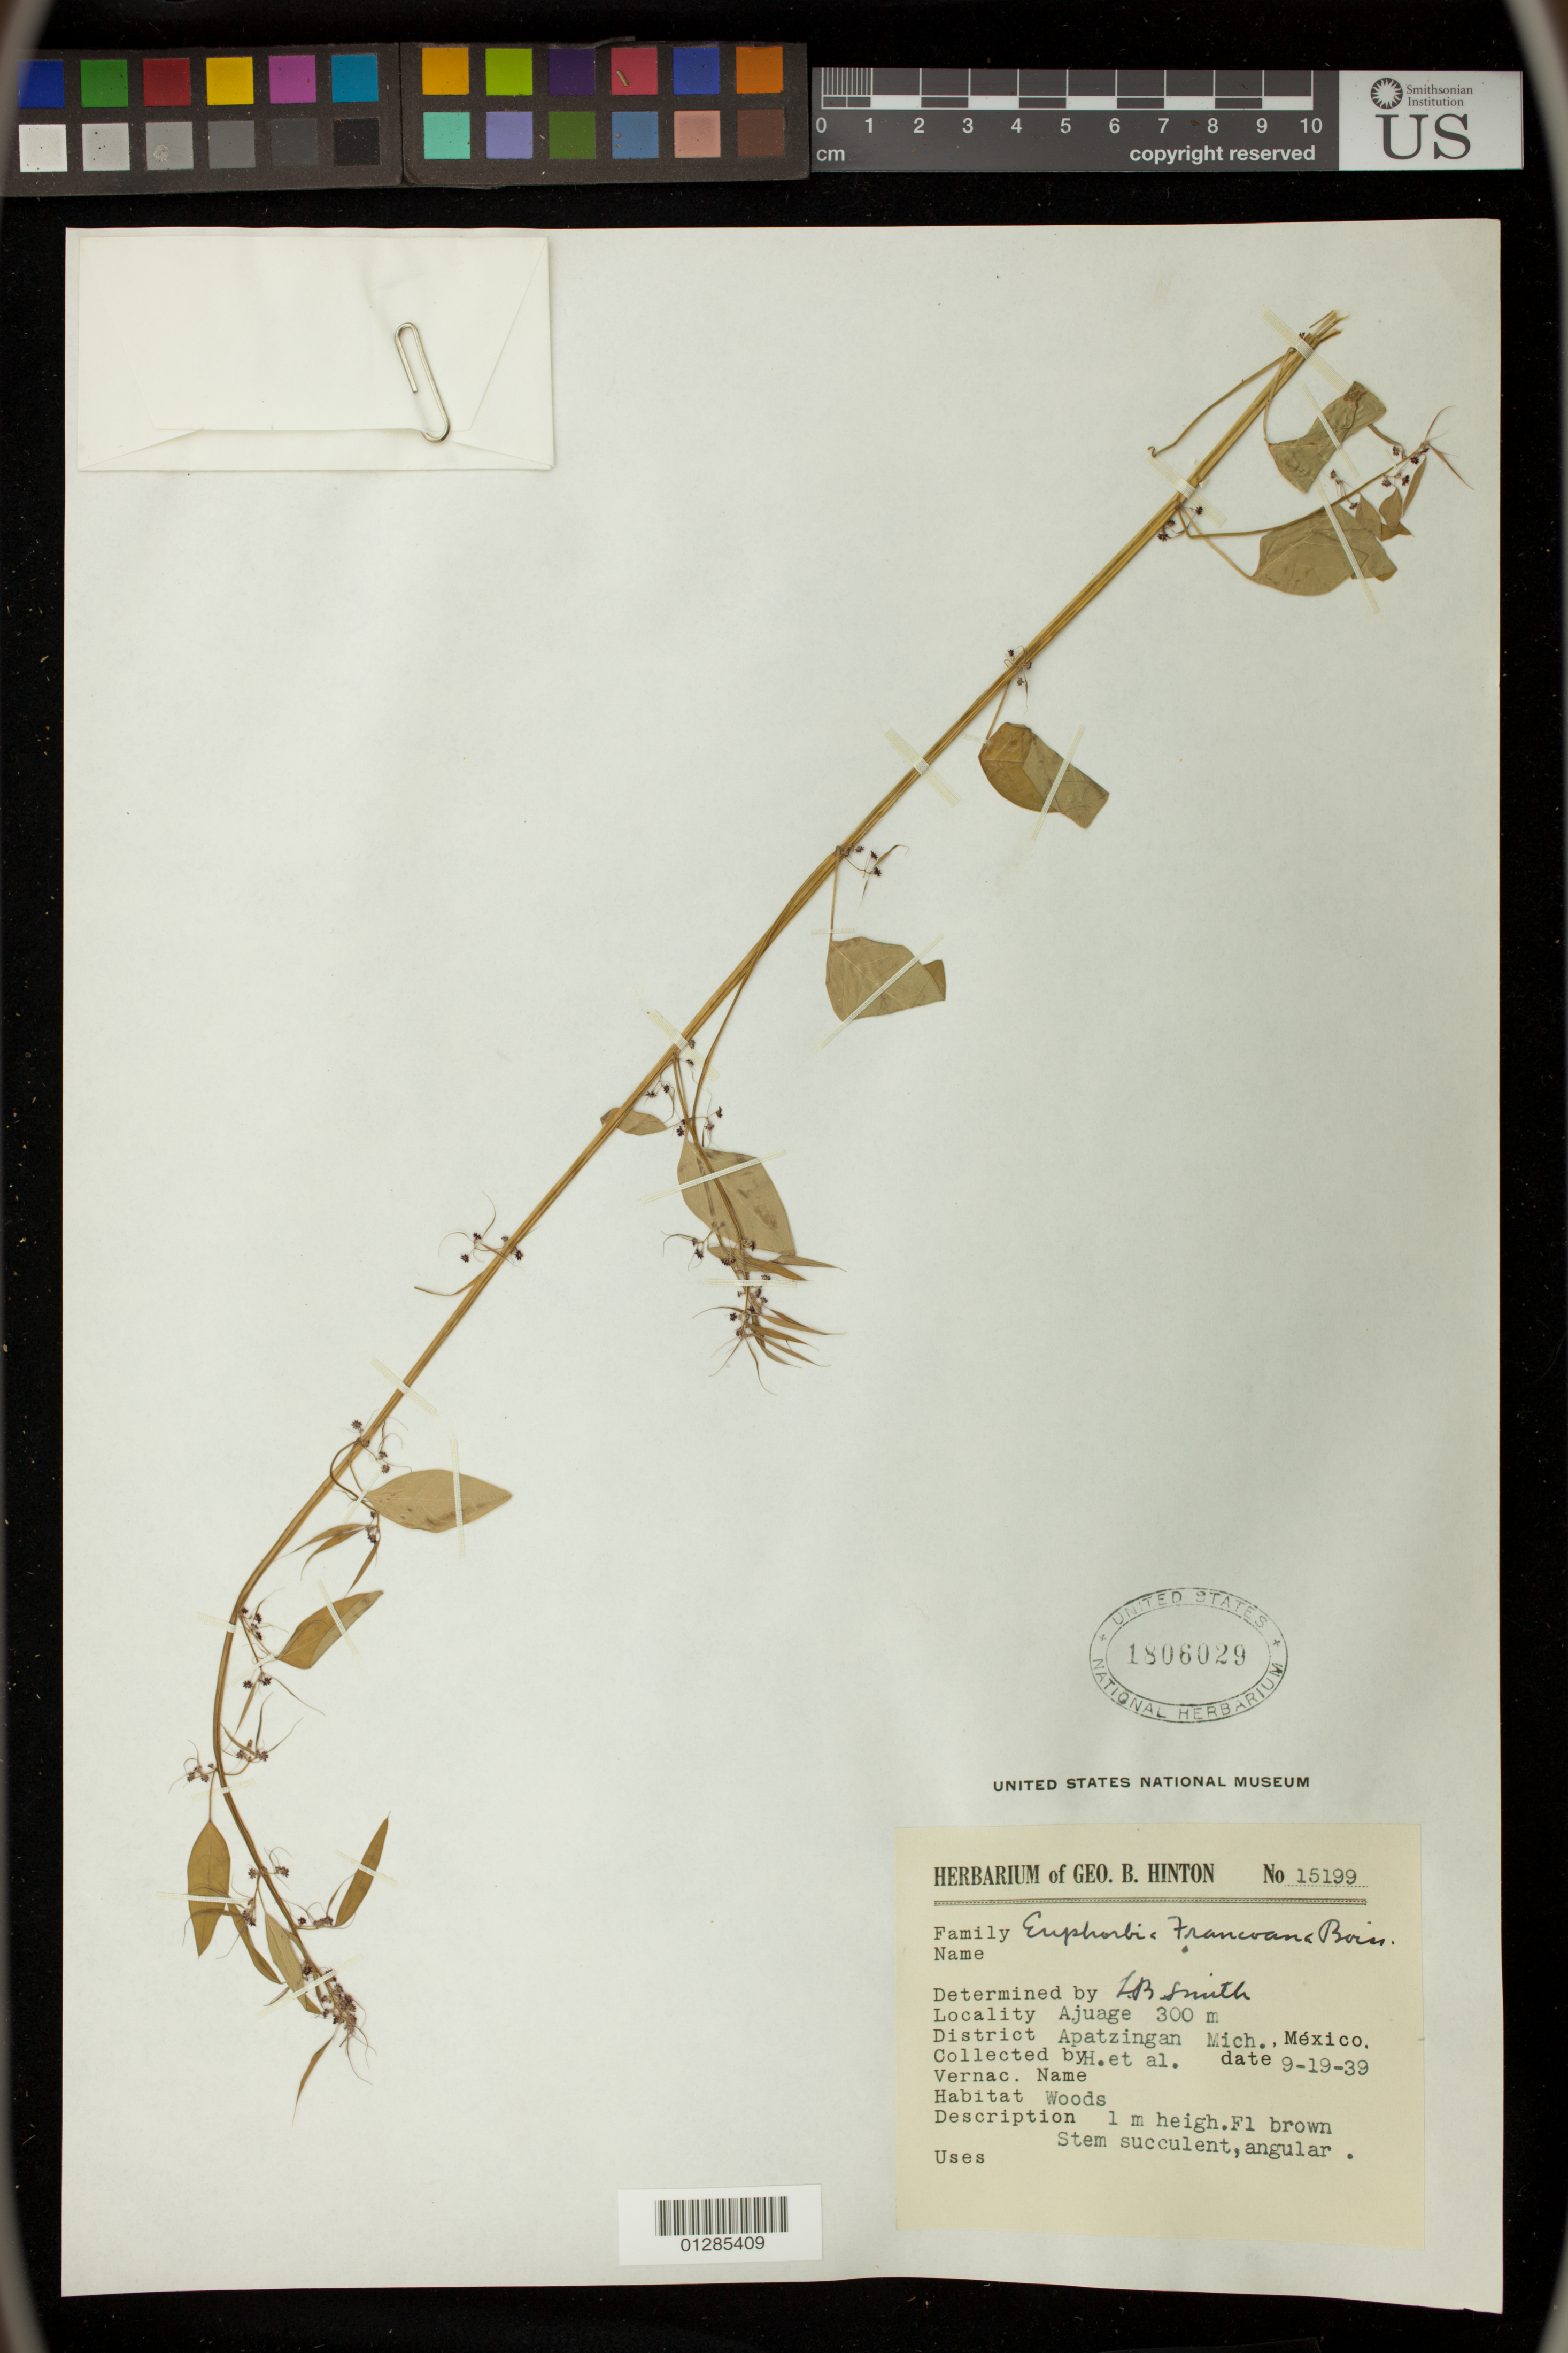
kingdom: Plantae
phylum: Tracheophyta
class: Magnoliopsida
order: Malpighiales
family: Euphorbiaceae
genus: Euphorbia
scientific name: Euphorbia francoana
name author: Boiss.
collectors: G. B. Hinton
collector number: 15199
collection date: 1939-09-19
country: Mexico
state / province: Michoacan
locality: Ajuage,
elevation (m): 91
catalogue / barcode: US 1806029